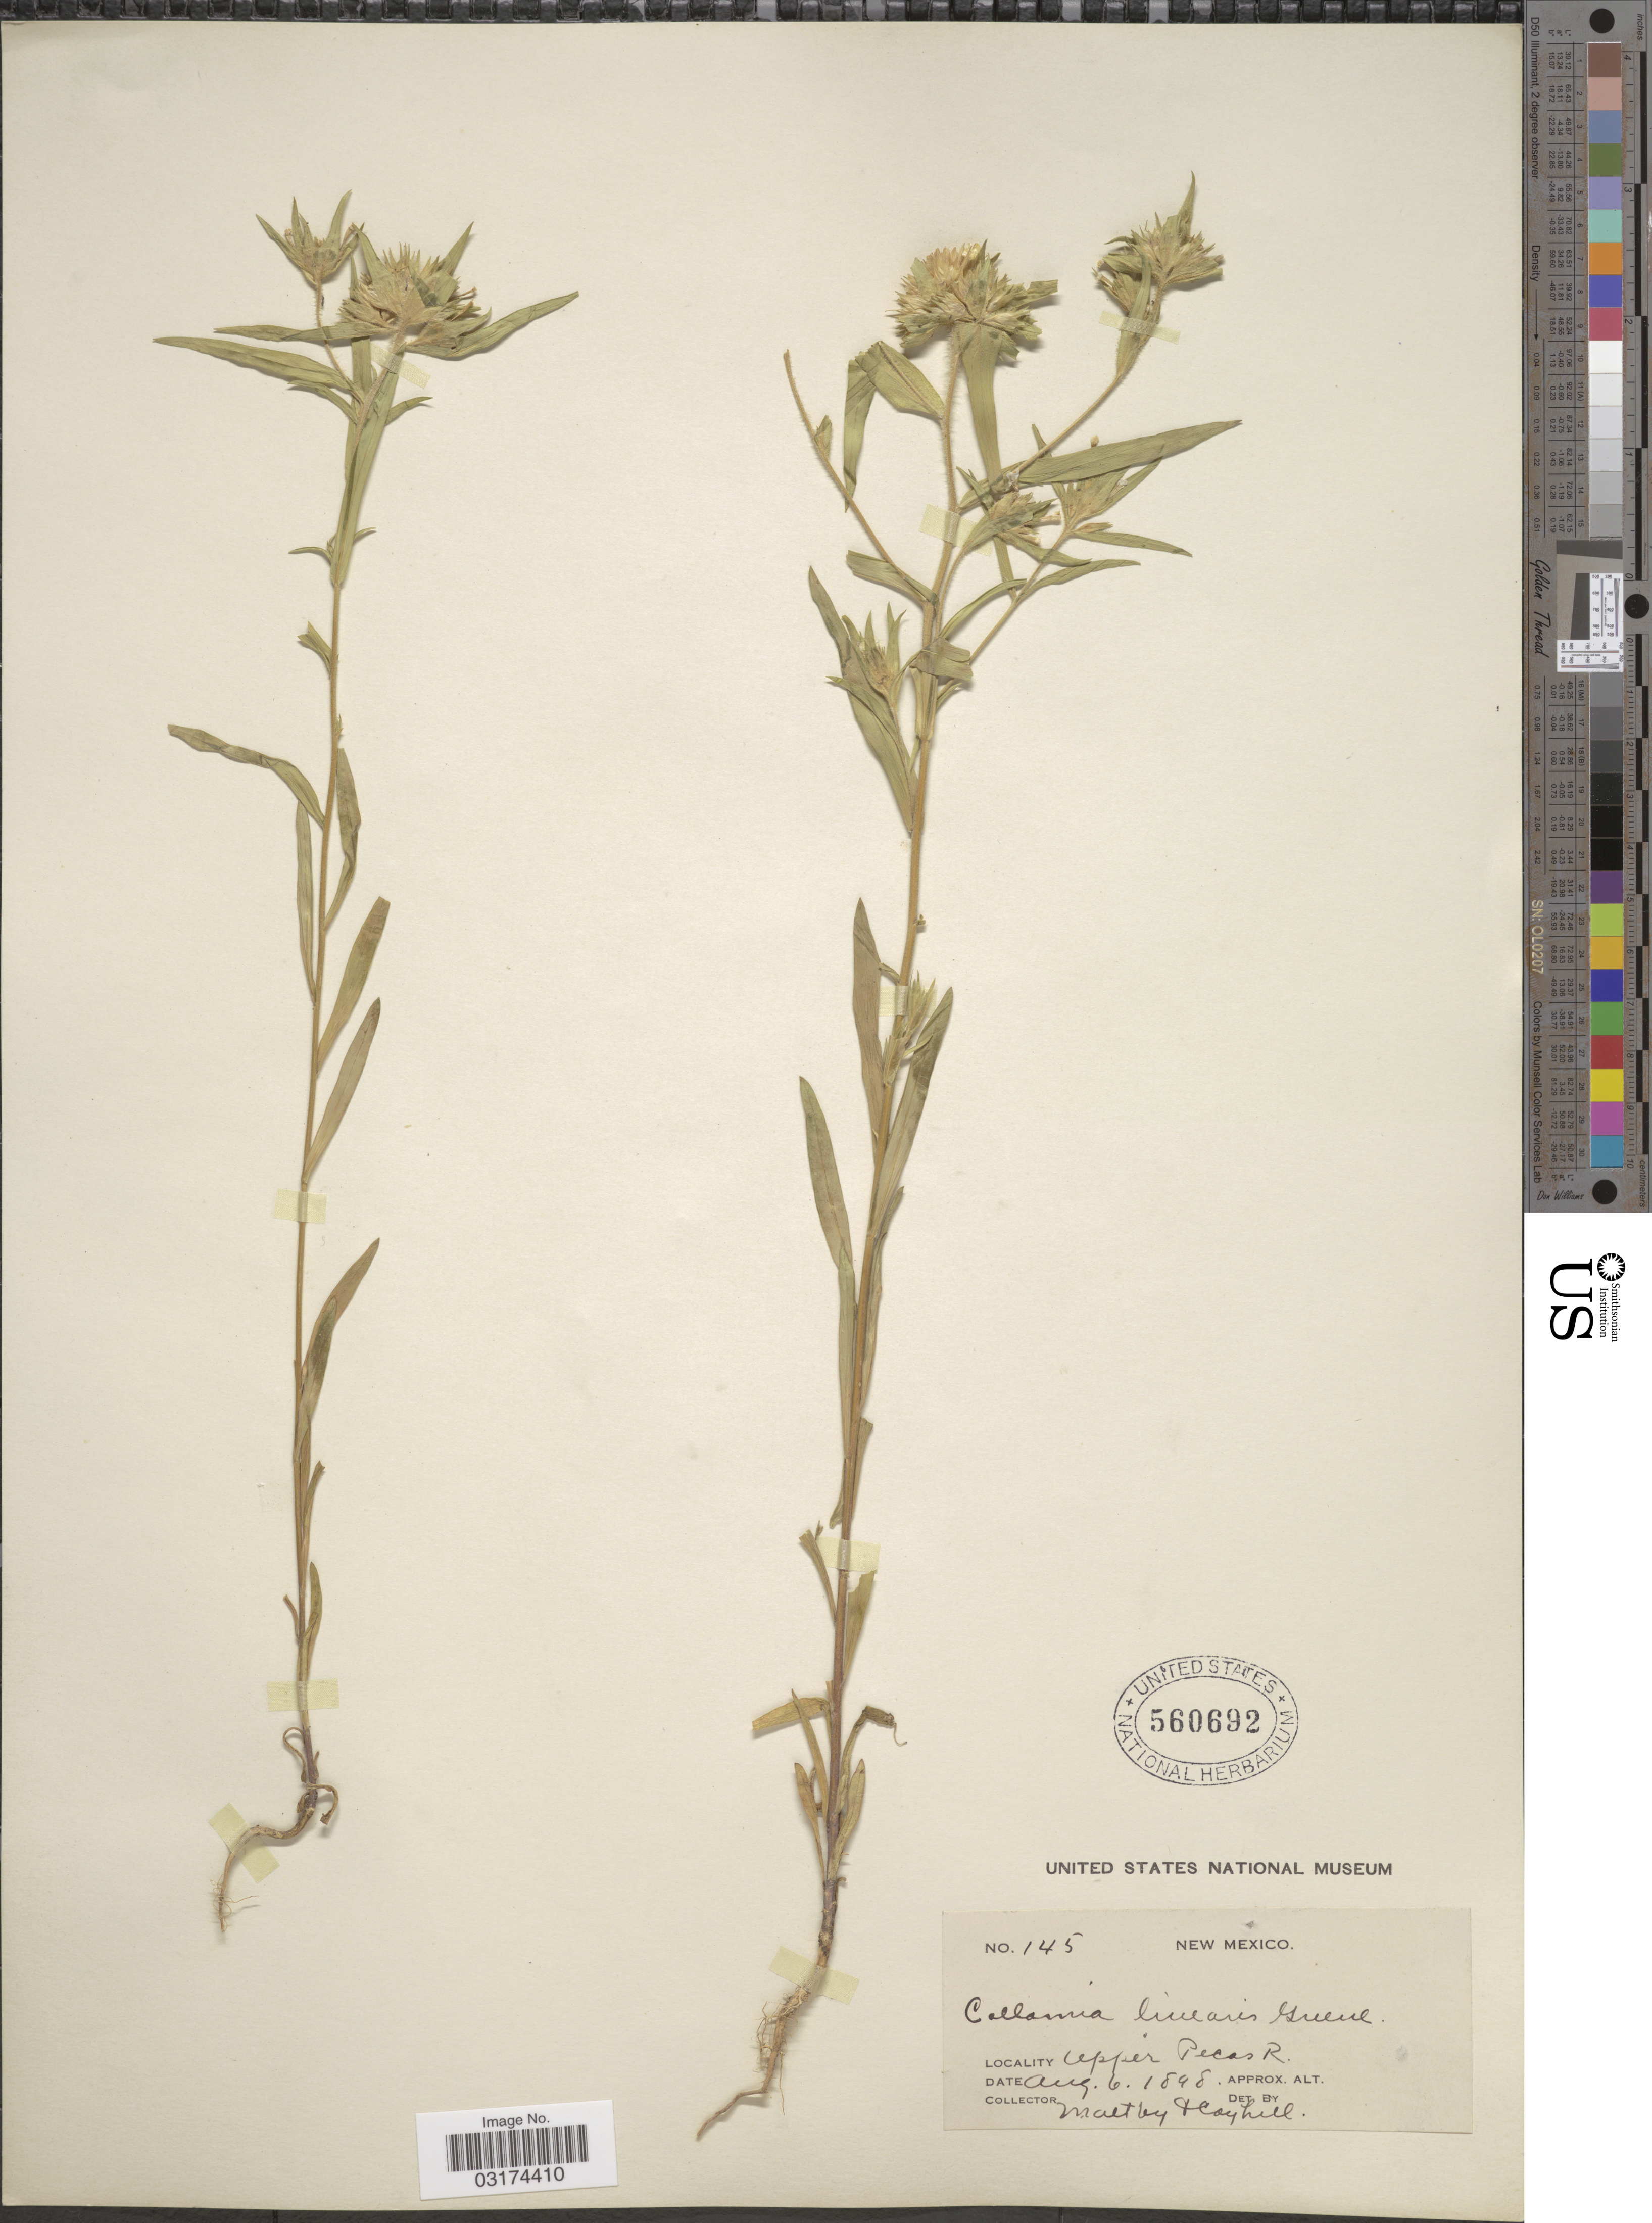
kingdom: Plantae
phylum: Tracheophyta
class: Magnoliopsida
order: Ericales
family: Polemoniaceae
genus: Collomia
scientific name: Collomia linearis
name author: Nutt.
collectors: Maltby & Cayhill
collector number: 145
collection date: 1898-08-06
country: United States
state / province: New Mexico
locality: Upper Pecos R.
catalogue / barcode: US 560692